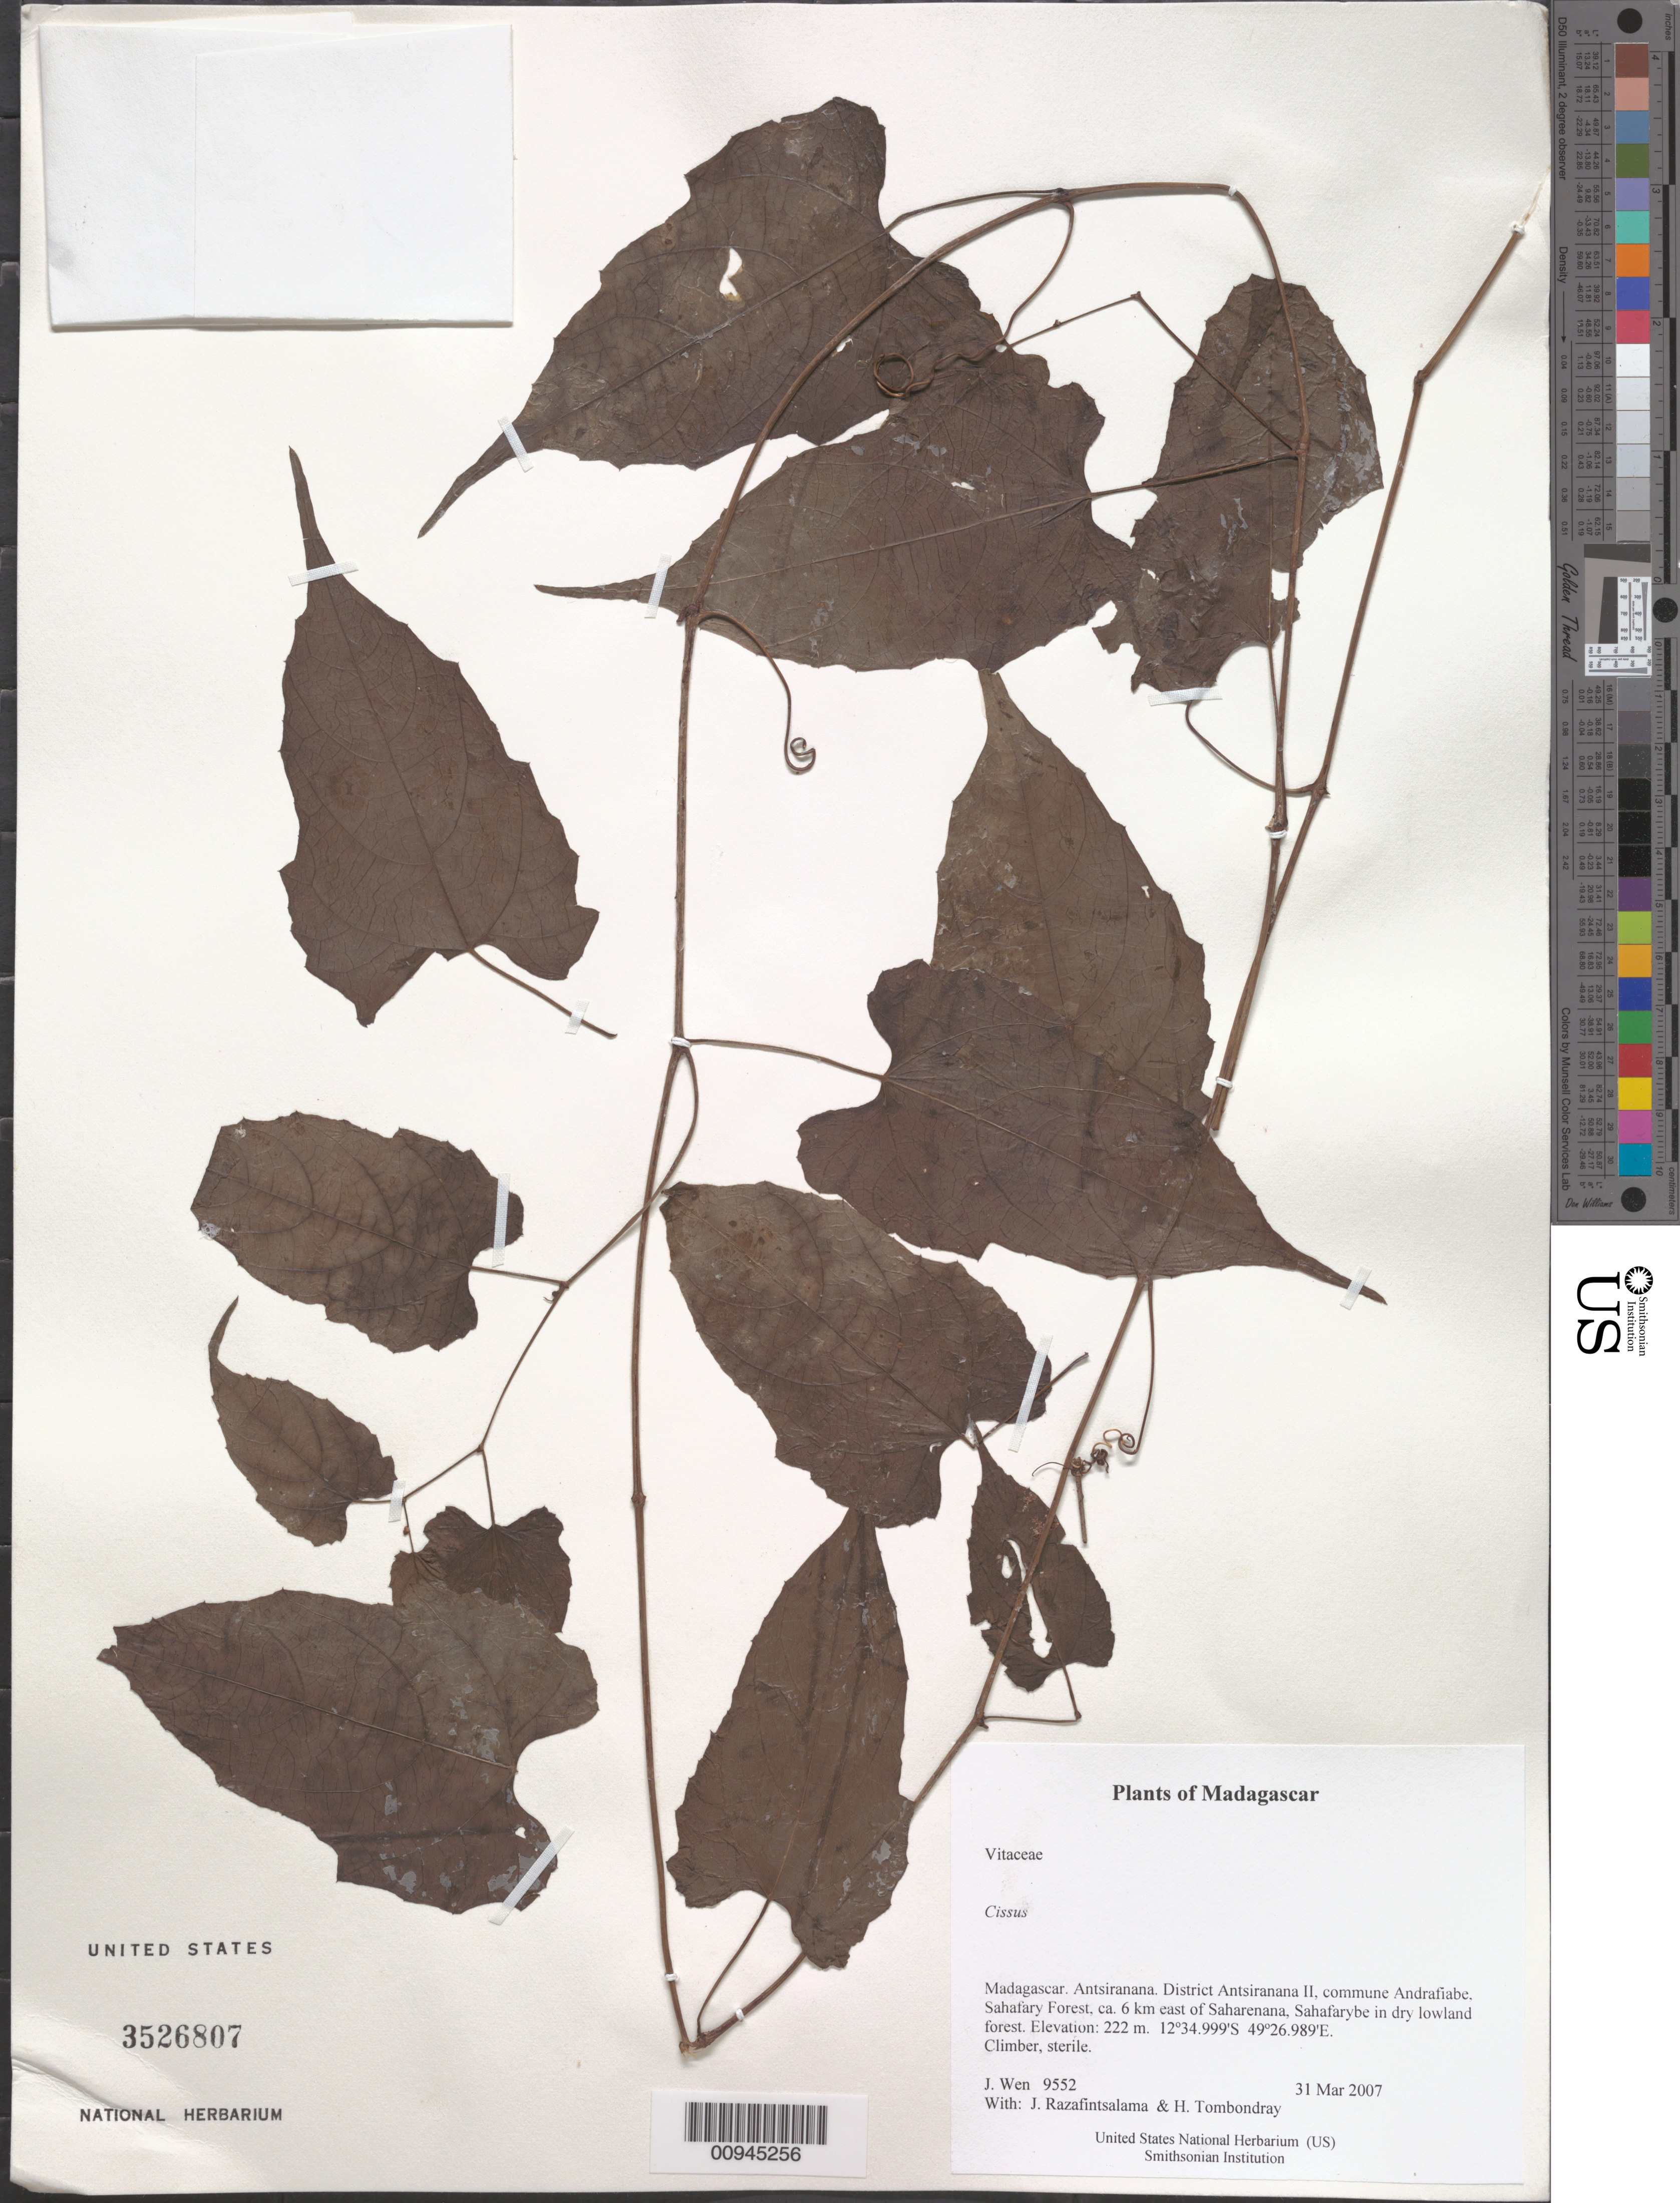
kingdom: Plantae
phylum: Tracheophyta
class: Magnoliopsida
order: Vitales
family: Vitaceae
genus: Cissus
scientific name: Cissus sp.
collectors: J. Wen, J. Razafintsalama & H. Tombondray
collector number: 9552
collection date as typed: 31 Mar 2007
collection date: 2007-03-31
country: Madagascar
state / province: Diana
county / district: Antsiranana II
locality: District Antsiranana II, commune Andrafiabe, Sahafary Forest, ca. 6 km east of Saharenana, Sahafarybe in dry lowland forest.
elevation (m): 222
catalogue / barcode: US 3526807